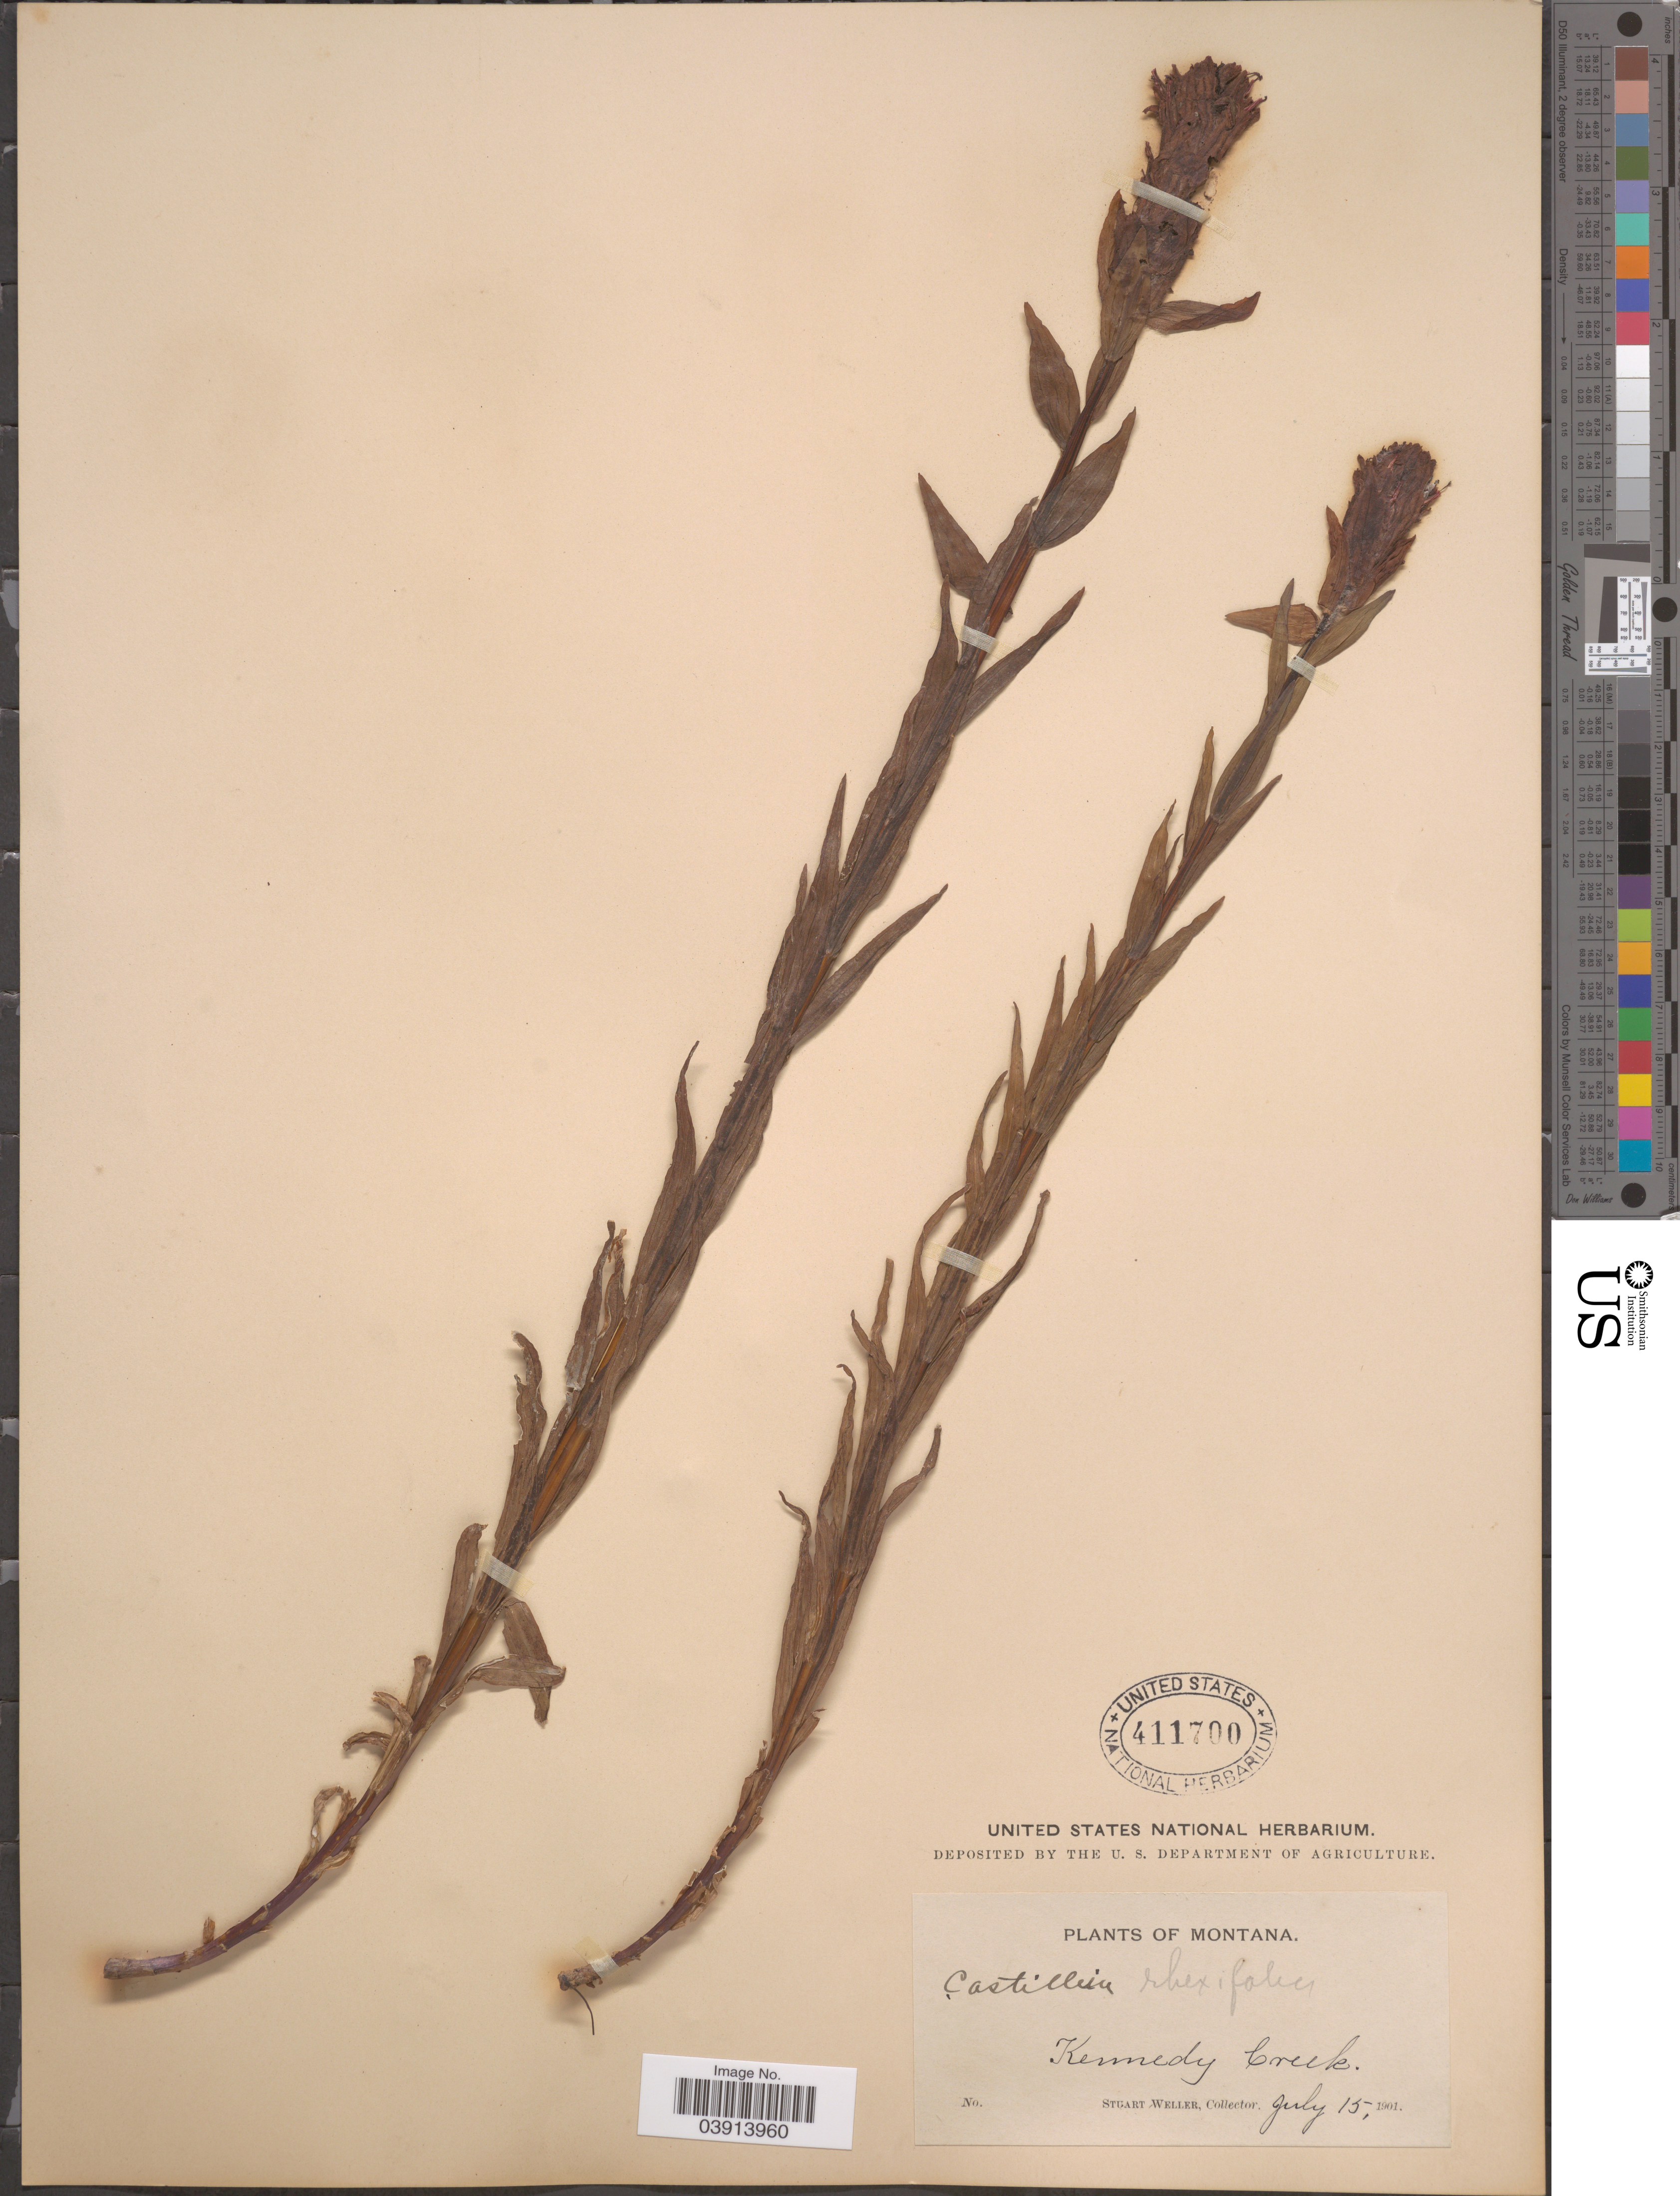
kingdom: Plantae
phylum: Tracheophyta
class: Magnoliopsida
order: Lamiales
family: Orobanchaceae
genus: Castilleja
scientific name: Castilleja rhexiifolia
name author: Rydb.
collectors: S. Weller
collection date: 1901-07-15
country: United States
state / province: Montana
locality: Kennedy Creek.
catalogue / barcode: US 411700